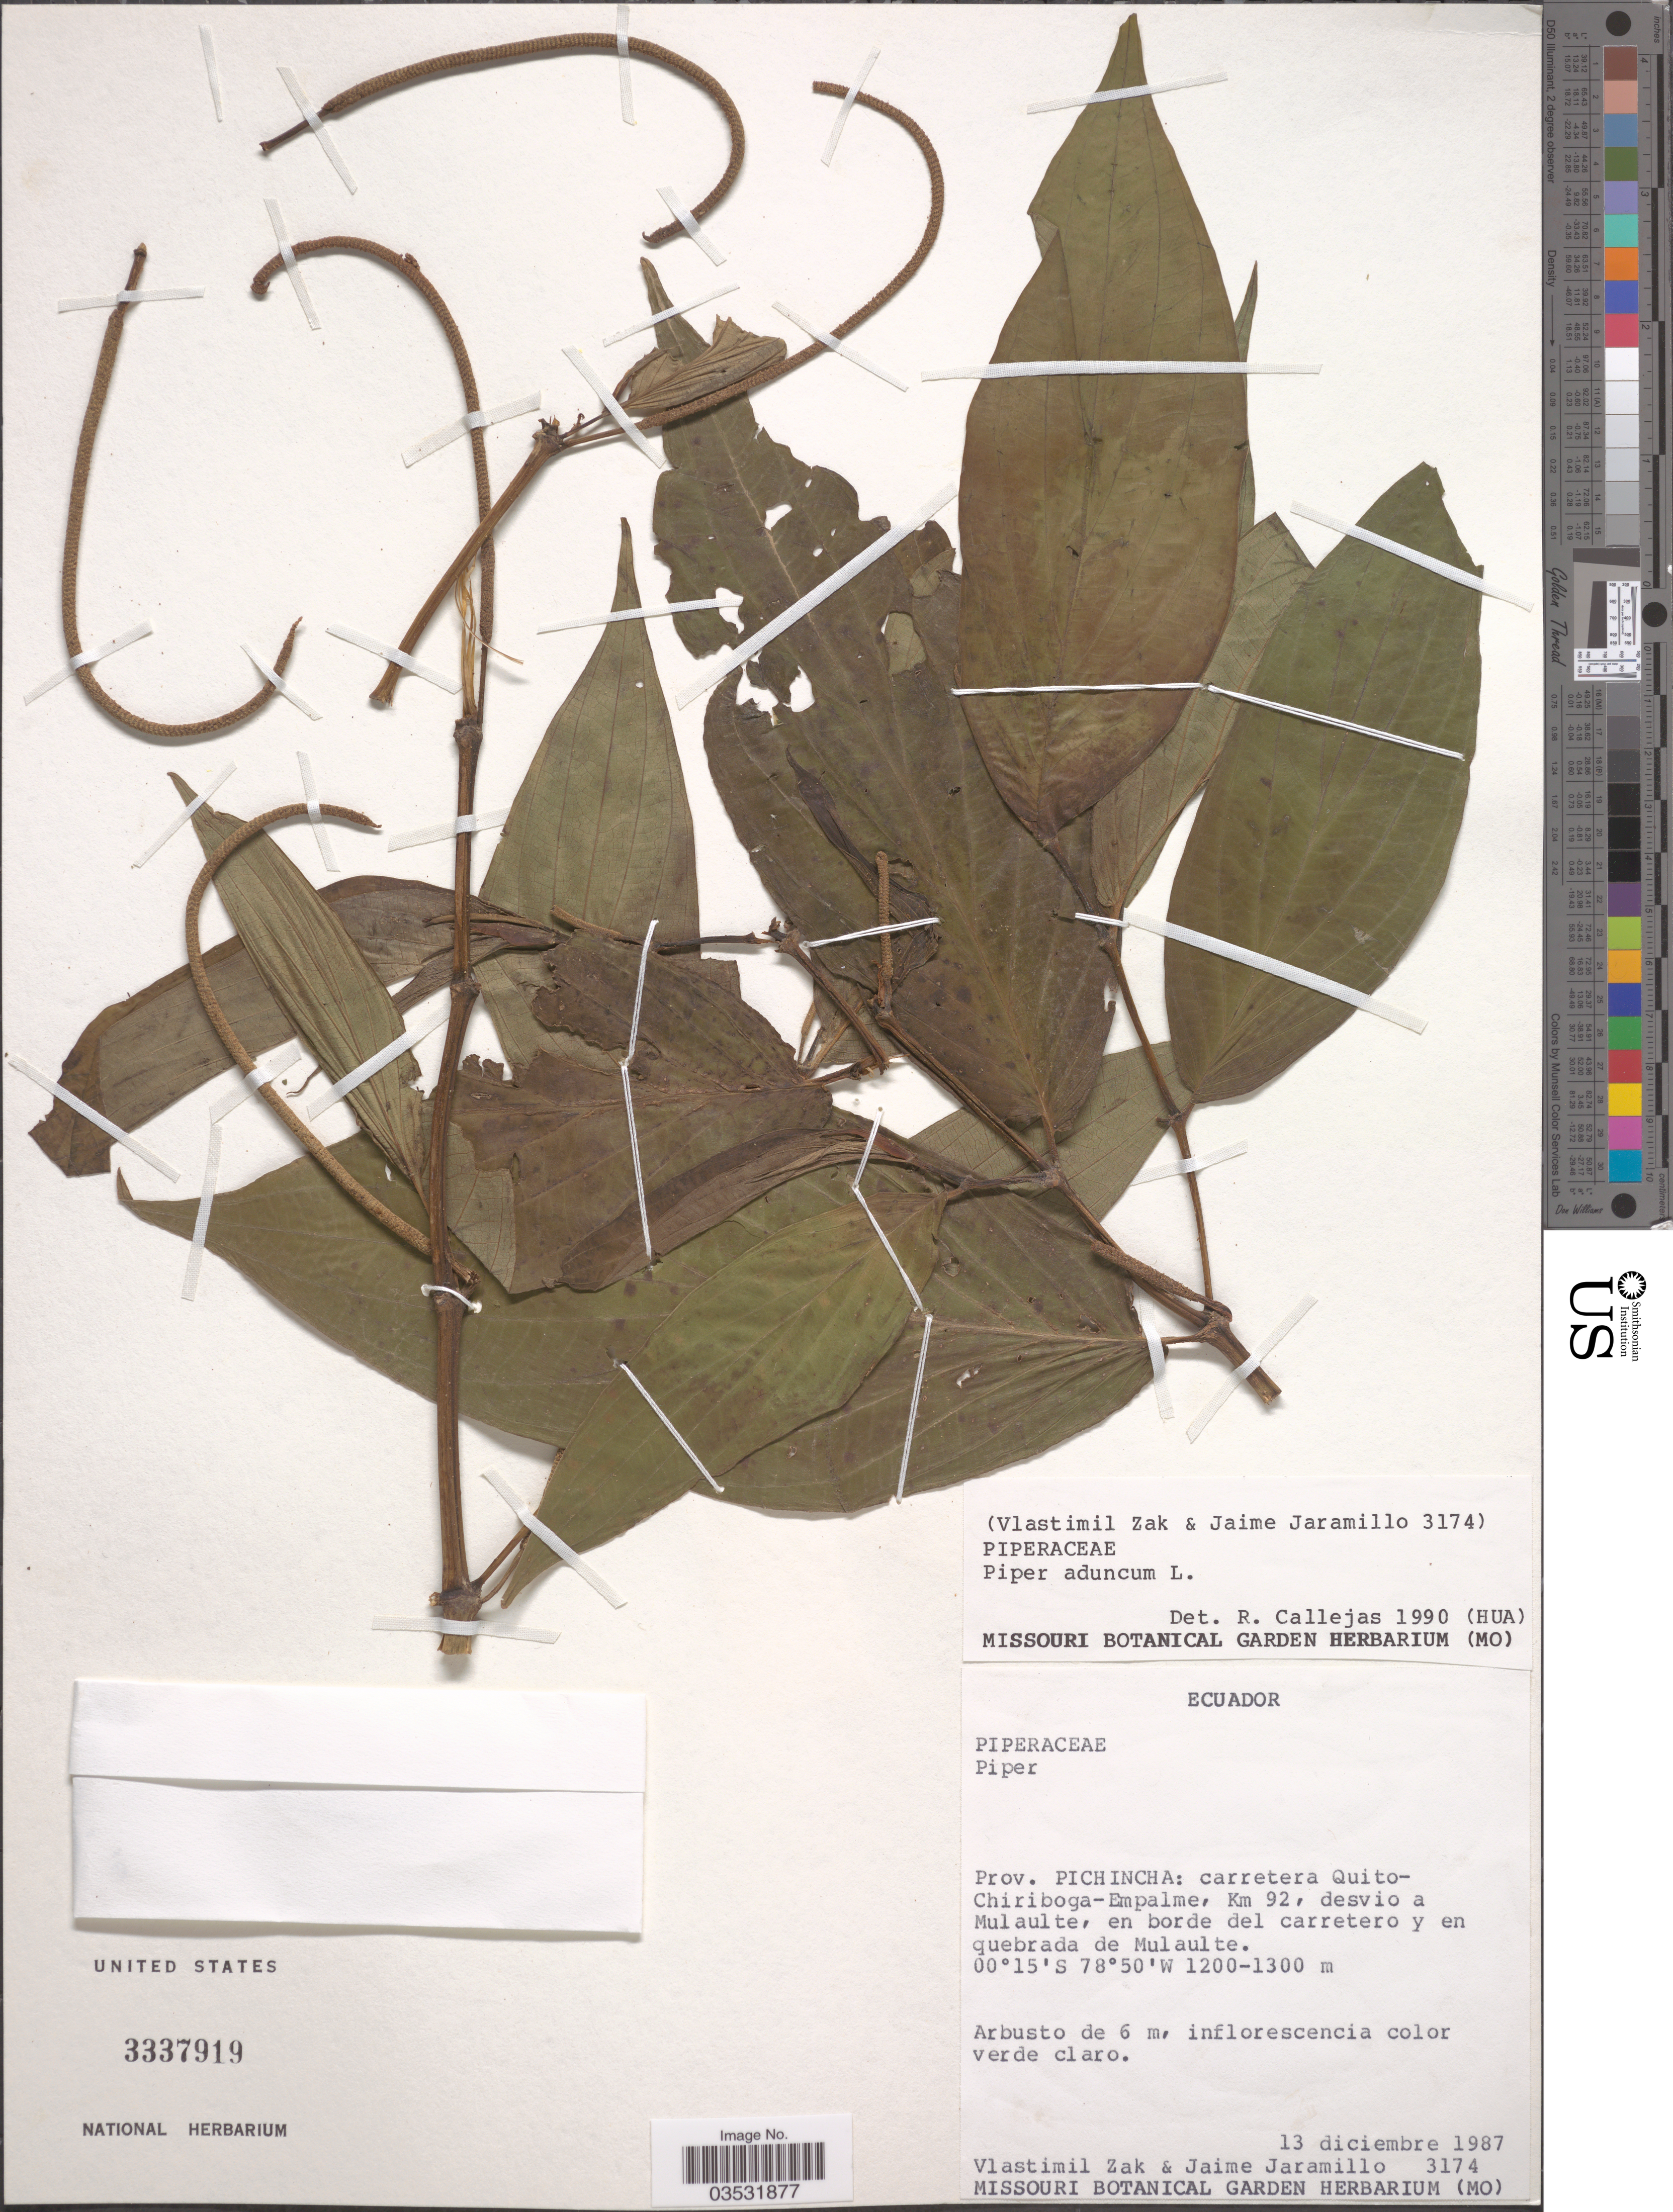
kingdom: Plantae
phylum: Tracheophyta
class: Magnoliopsida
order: Piperales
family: Piperaceae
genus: Piper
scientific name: Piper aduncum var. aduncum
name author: L.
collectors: V. Zak & J. Jaramillo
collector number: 3174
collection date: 1987-12-13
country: Ecuador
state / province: Pichincha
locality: Carretera Quito-Chiriboga-Empalme, Km 92, desvio a Mulaulte, en borde del carretero y en quebrada de Mulaulte.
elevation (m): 1200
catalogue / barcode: US 3337919